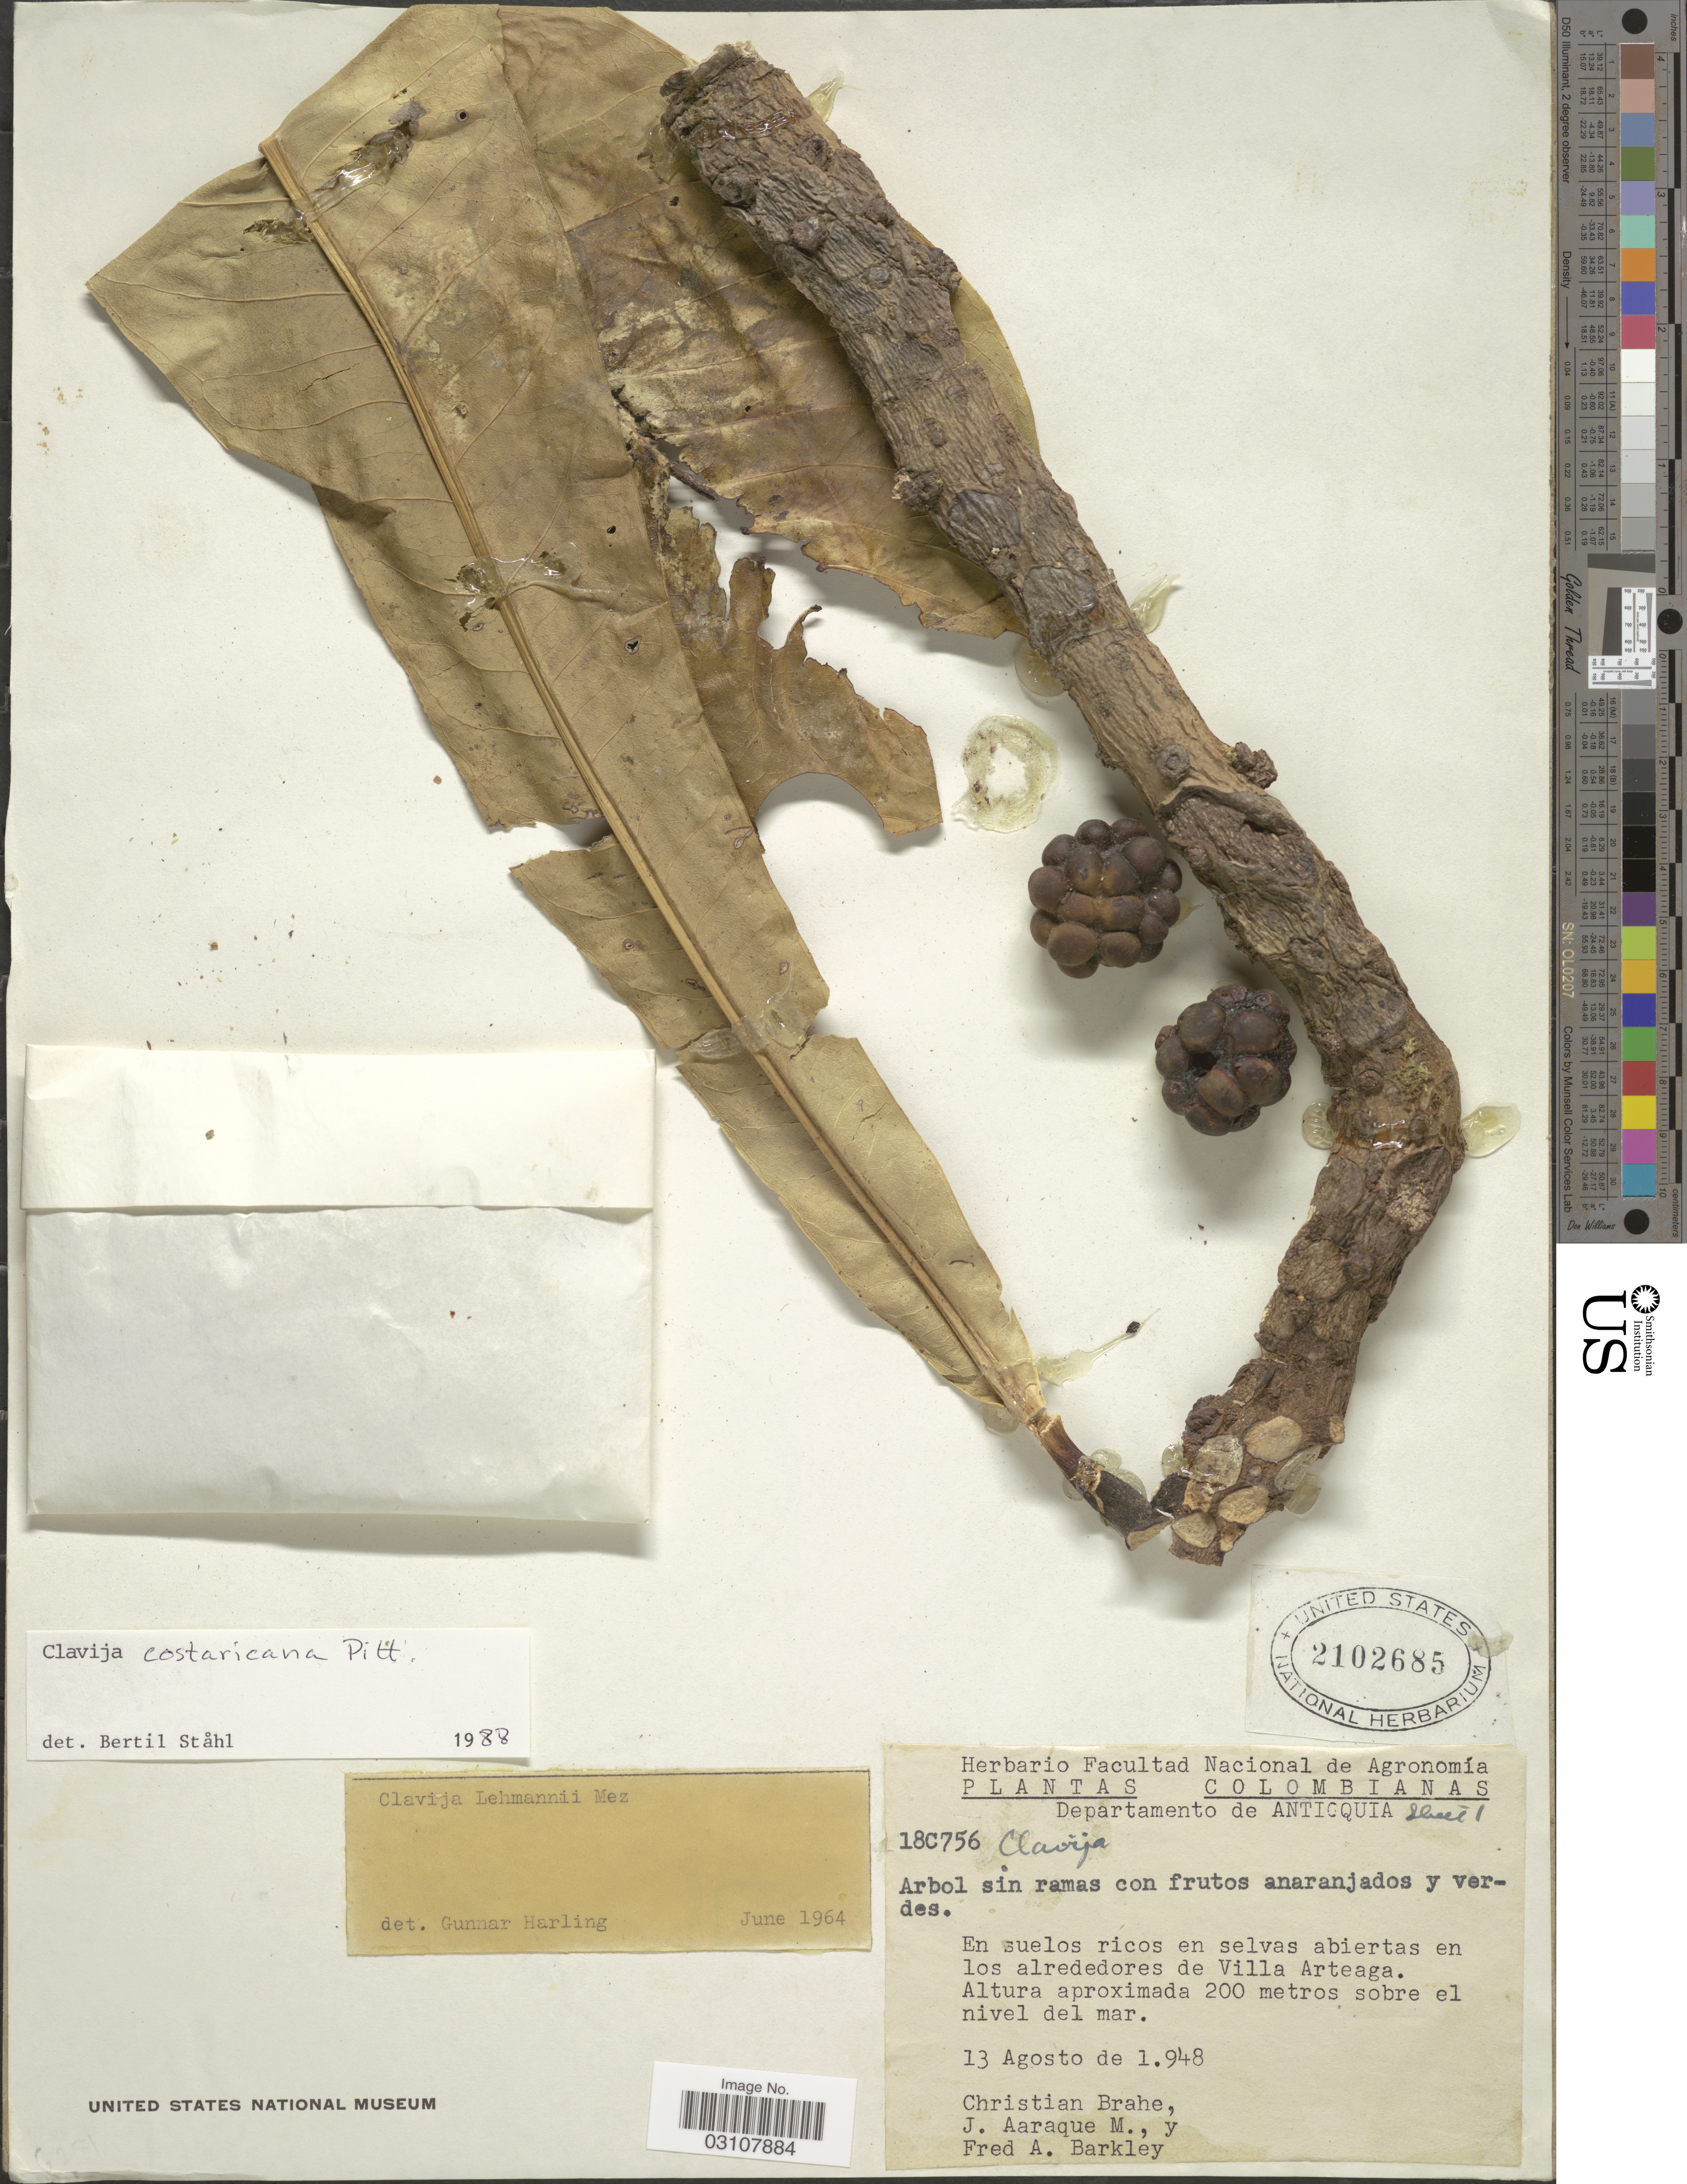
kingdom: Plantae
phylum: Tracheophyta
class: Magnoliopsida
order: Ericales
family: Primulaceae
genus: Clavija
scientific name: Clavija costaricana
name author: Pittier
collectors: C. Brahe, J. Araque Molina & F. A. Barkley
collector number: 18C756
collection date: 1948-08-13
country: Colombia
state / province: Antioquia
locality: Departamento de Antioquia. En suelos ricos en selvas abiertas en los alrededores de Villa Arteaga.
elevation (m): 200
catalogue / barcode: US 2102685